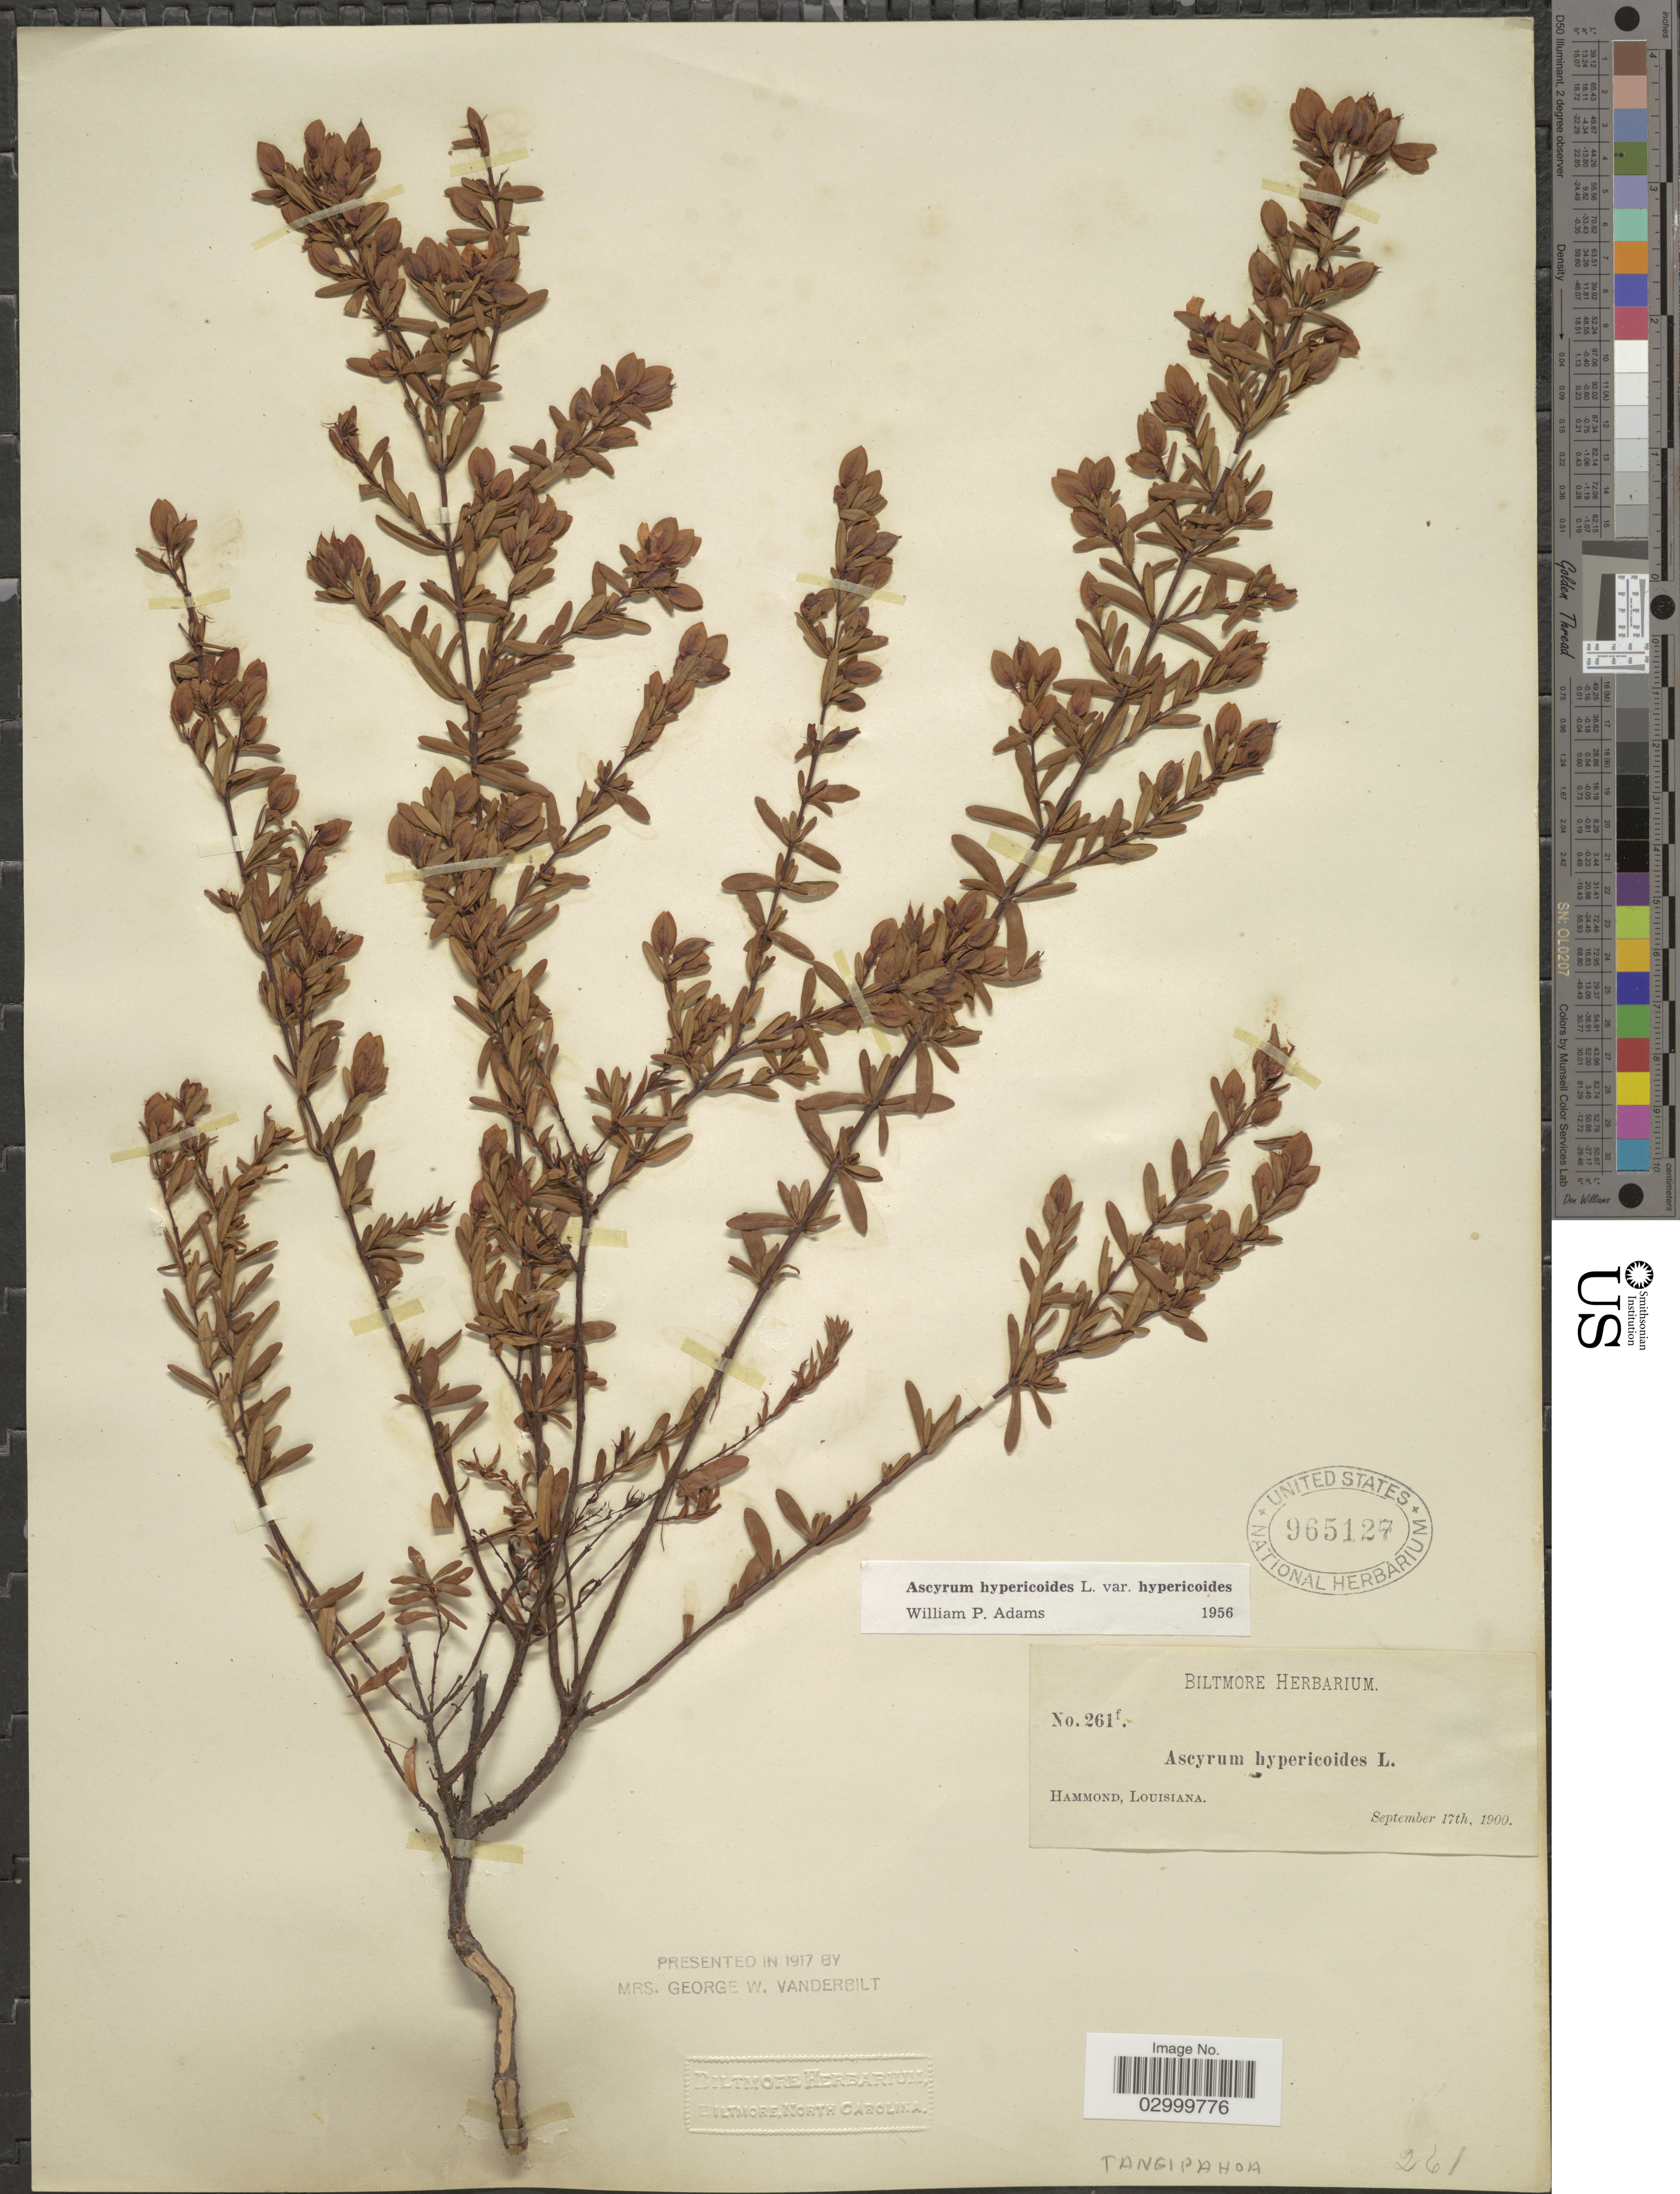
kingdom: Plantae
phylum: Tracheophyta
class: Magnoliopsida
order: Malpighiales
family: Hypericaceae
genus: Hypericum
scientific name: Hypericum hypericoides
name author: (L.) Crantz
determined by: Strong, Mark T., (BOT), Smithsonian Institution - National Museum of Natural History (UNITED STATES)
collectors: ex herb. Biltmore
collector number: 261f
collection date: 1900-09-17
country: United States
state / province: Louisiana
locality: Hammond.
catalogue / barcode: US 965127